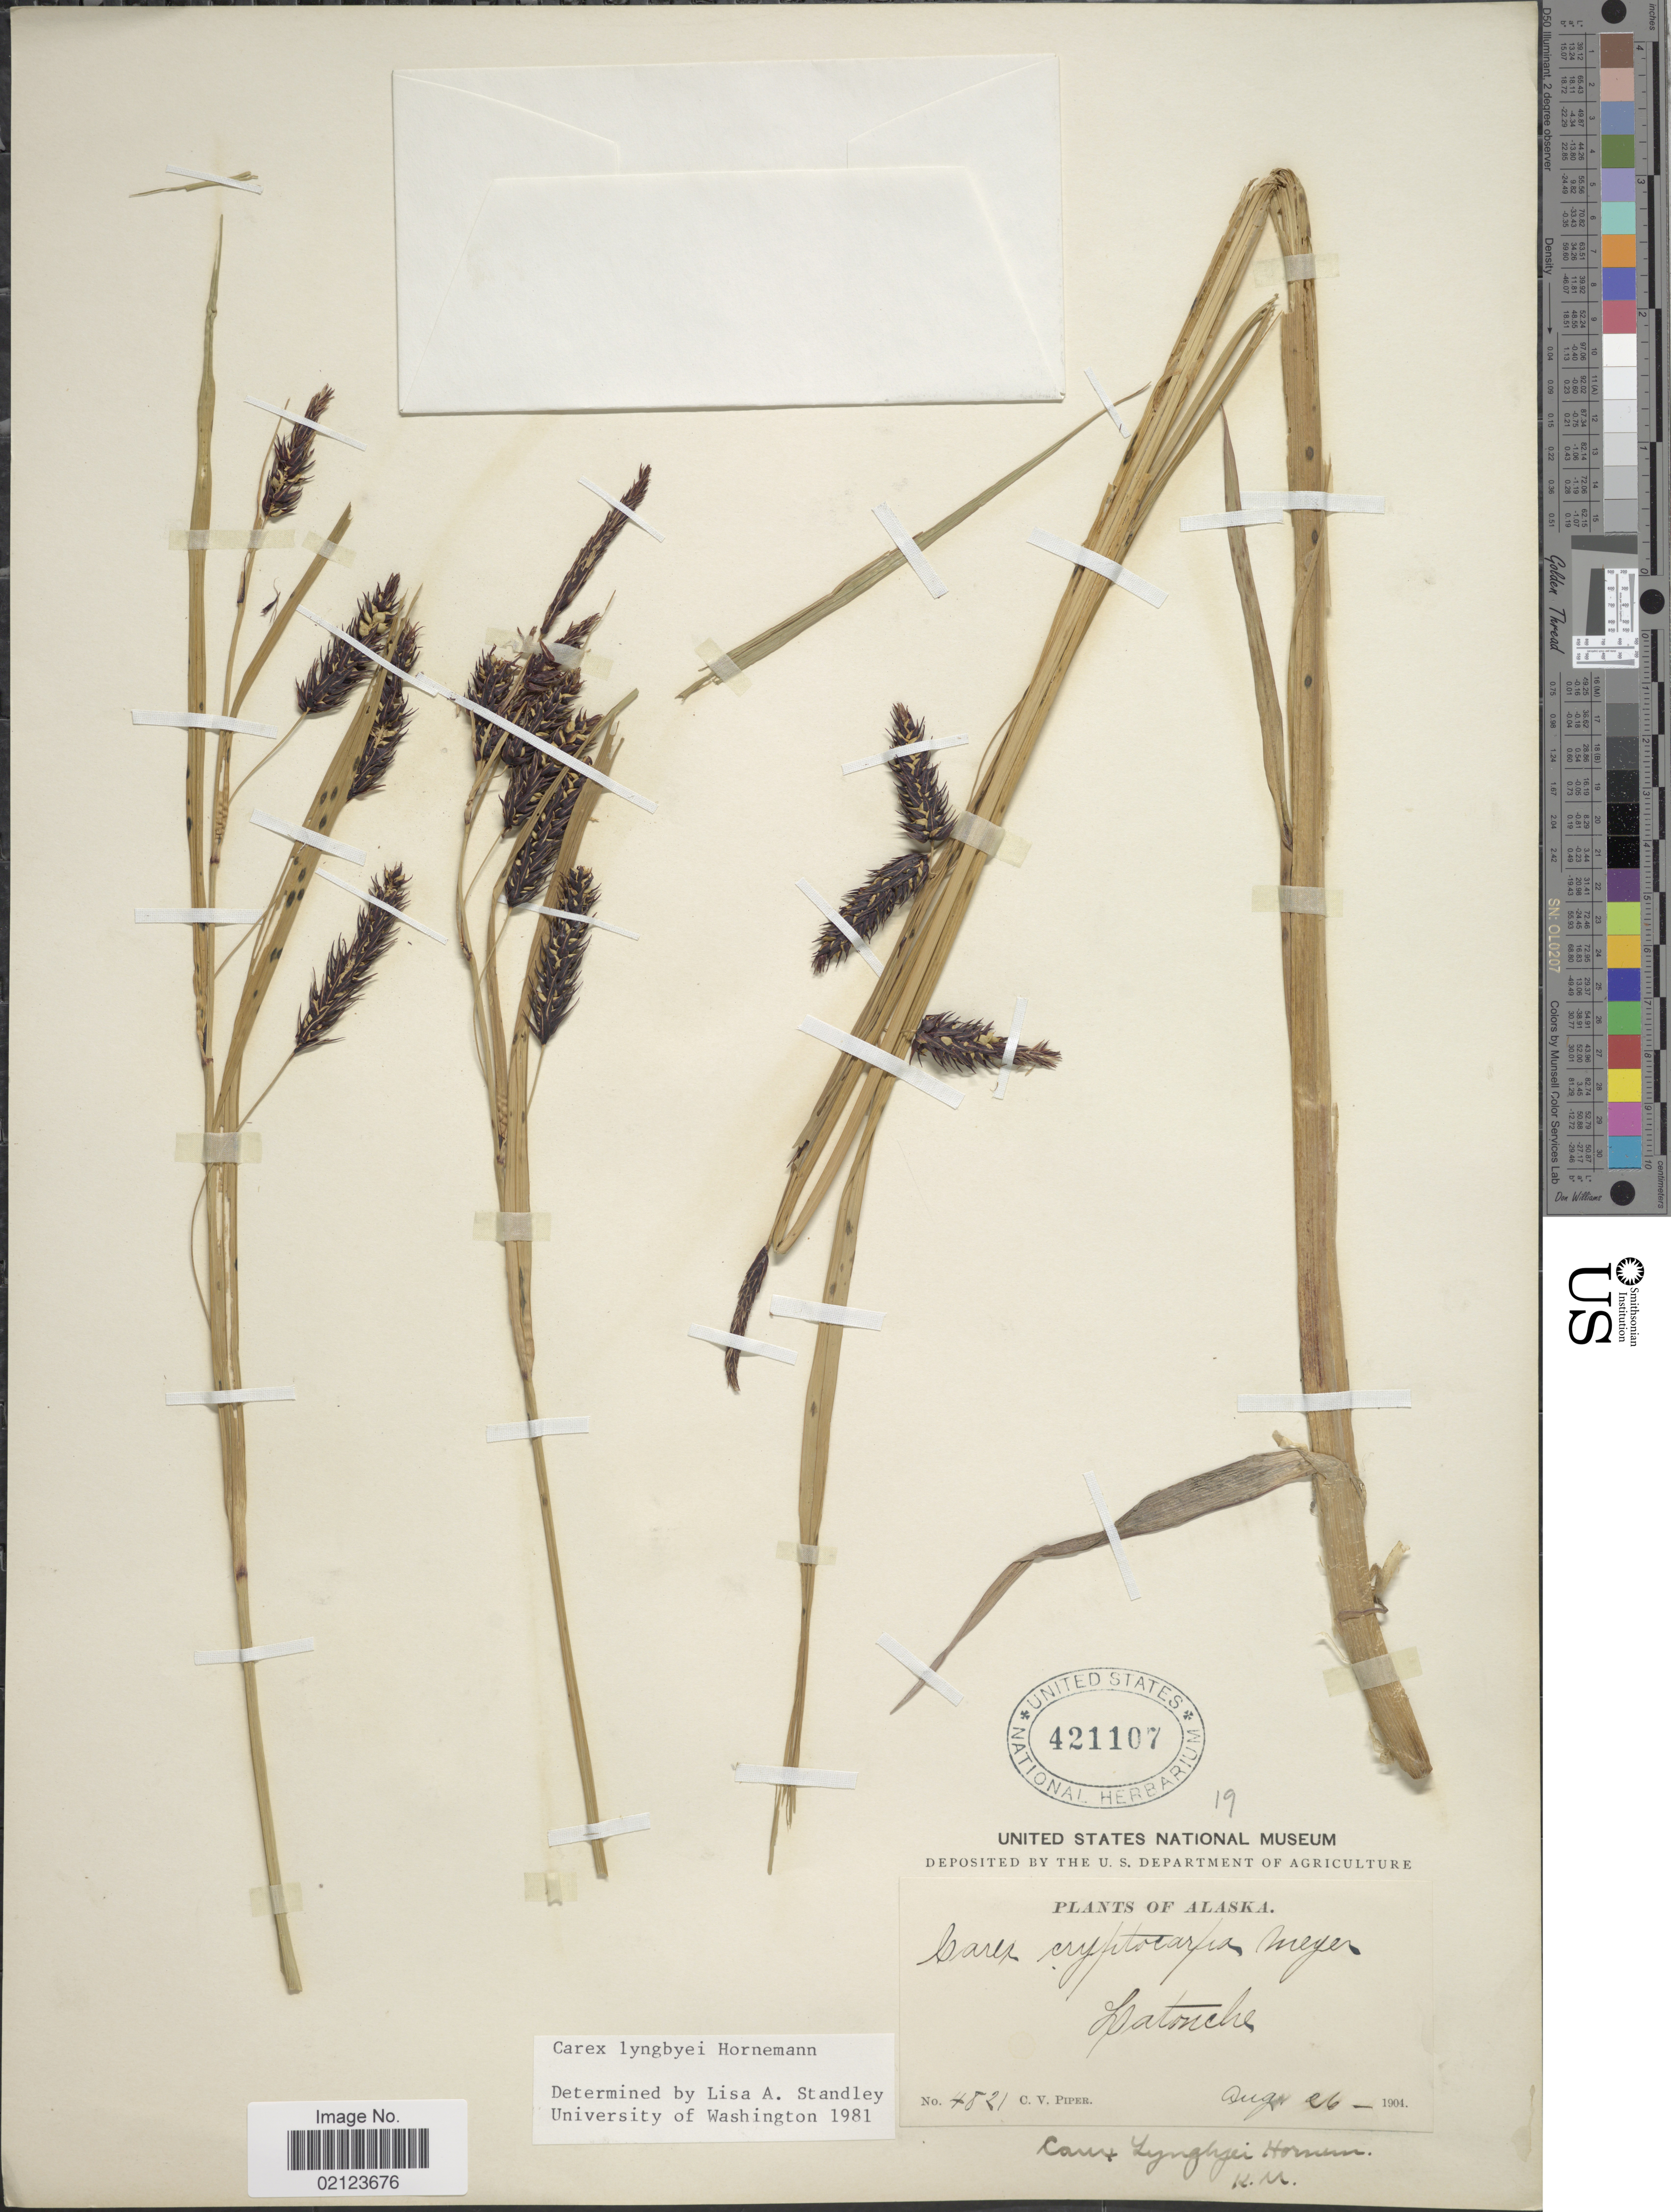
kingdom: Plantae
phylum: Tracheophyta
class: Liliopsida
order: Poales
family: Cyperaceae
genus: Carex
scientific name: Carex lyngbyei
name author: Hornem.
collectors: C. V. Piper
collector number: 4821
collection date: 1904-08-26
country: United States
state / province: Alaska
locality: Latonche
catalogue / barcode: US 421107